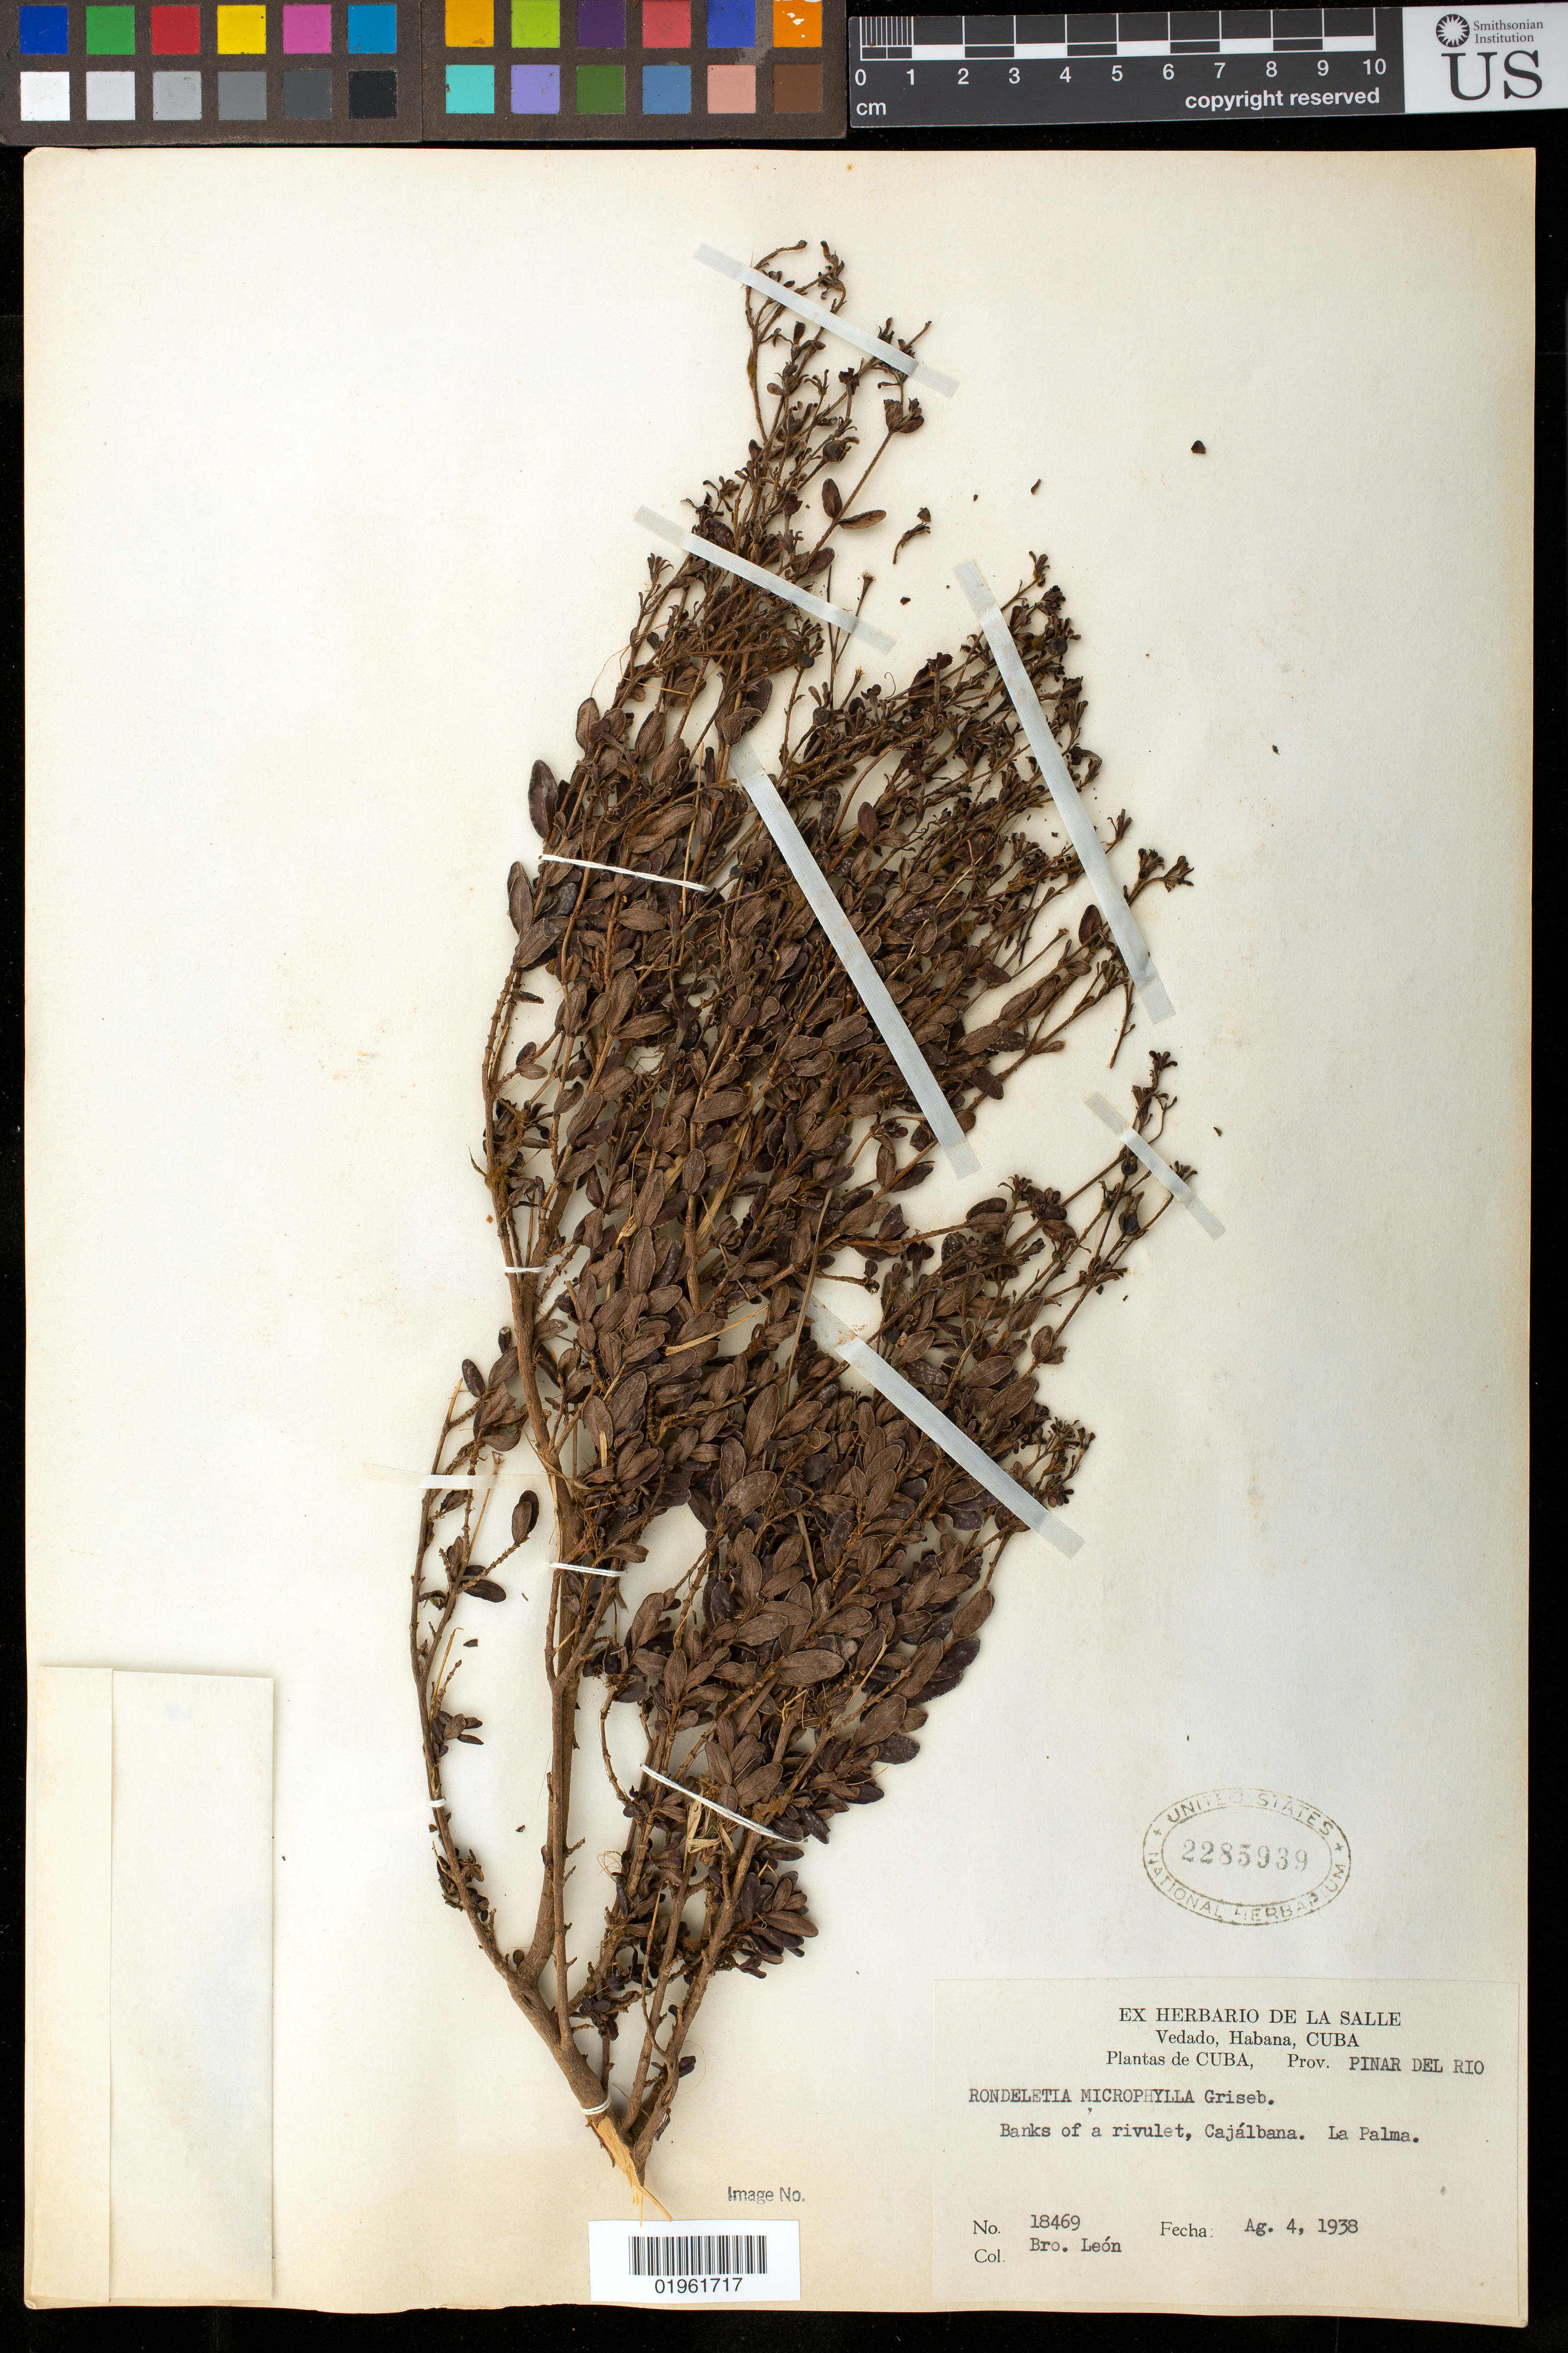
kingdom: Plantae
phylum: Tracheophyta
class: Magnoliopsida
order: Gentianales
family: Rubiaceae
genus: Rondeletia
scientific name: Rondeletia microphylla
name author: Griseb.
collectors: Bro. León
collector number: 18469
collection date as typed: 04 Aug 1938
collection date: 1938-08-04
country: Cuba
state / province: Pinar del Río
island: Cuba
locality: Cajálbana, La Plama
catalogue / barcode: US 285939